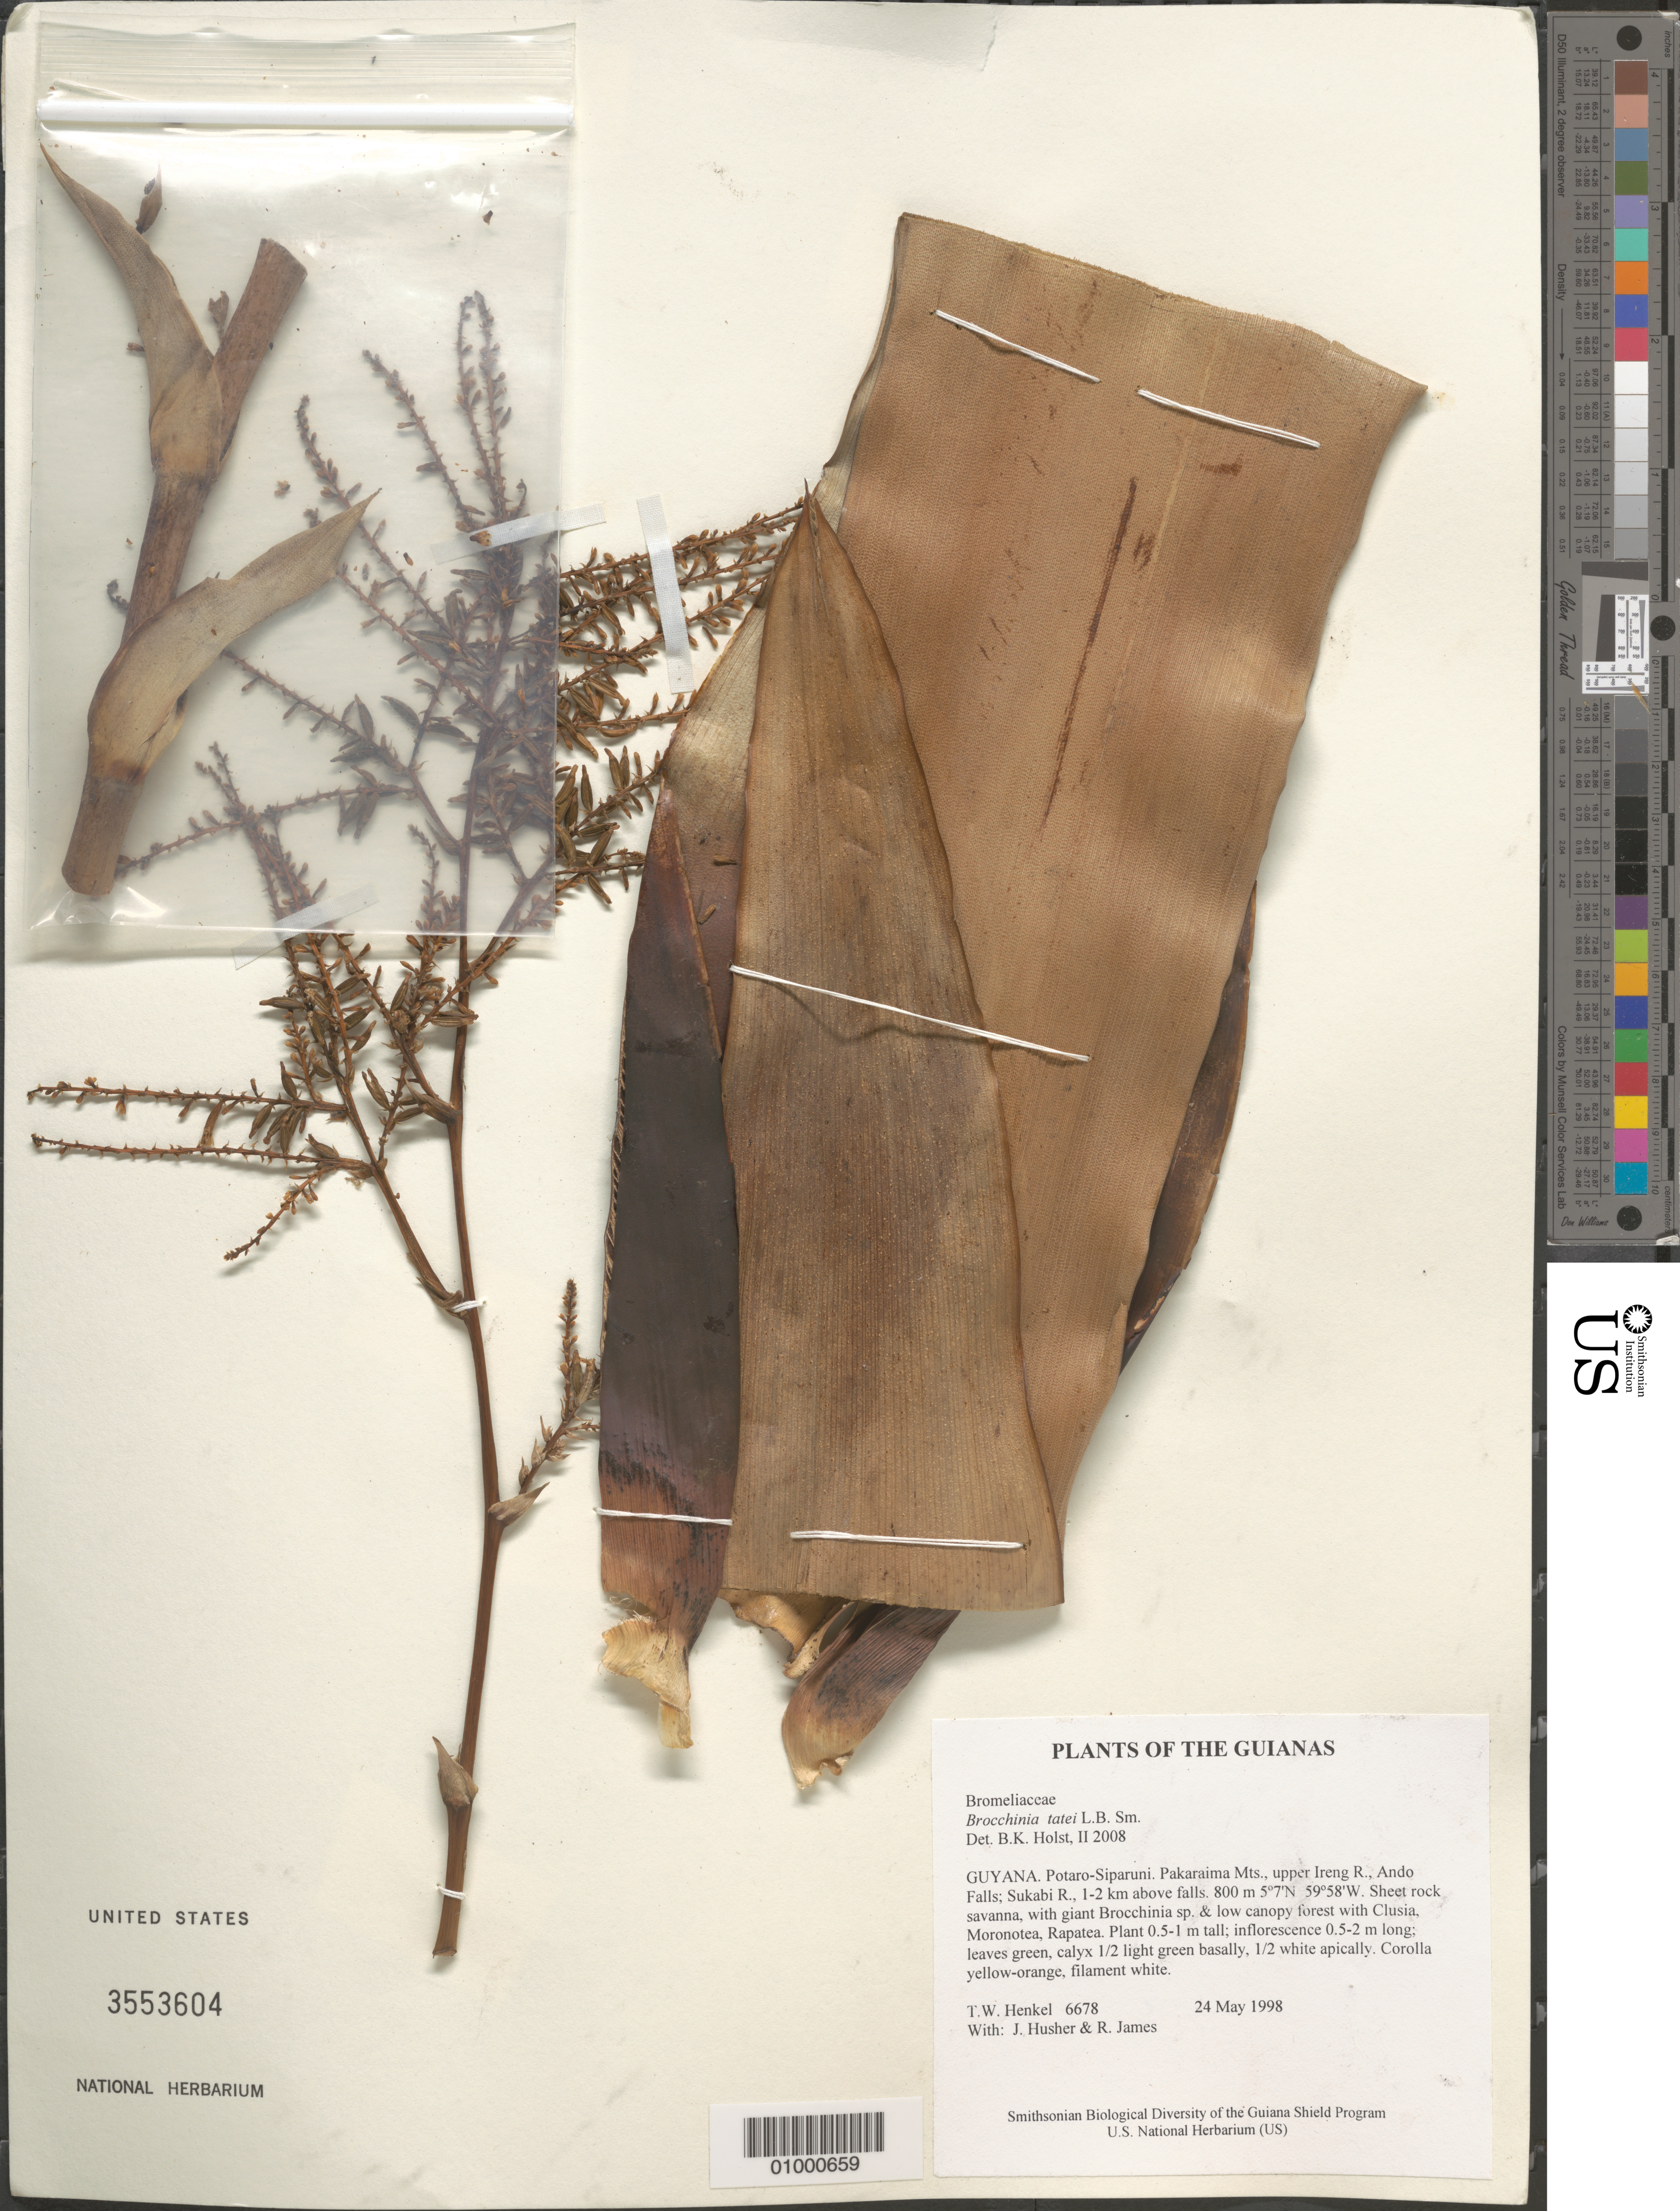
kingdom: Plantae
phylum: Tracheophyta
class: Liliopsida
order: Poales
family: Bromeliaceae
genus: Brocchinia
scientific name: Brocchinia micrantha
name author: (Baker) Mez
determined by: Holst, Bruce K.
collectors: T. Henkel, J. Husher & R. James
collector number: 6678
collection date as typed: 24 May 1998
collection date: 1998-05-24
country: Guyana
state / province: Potaro-Siparuni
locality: Pakaraima Mts., upper Ireng R., Ando Falls; Sukabi R., 1-2 km above falls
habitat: Sheet rock savanna, with giant Brocchinia sp. & low canopy forest with Clusia, Moronotea, Rapatea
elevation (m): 800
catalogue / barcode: US 3553604